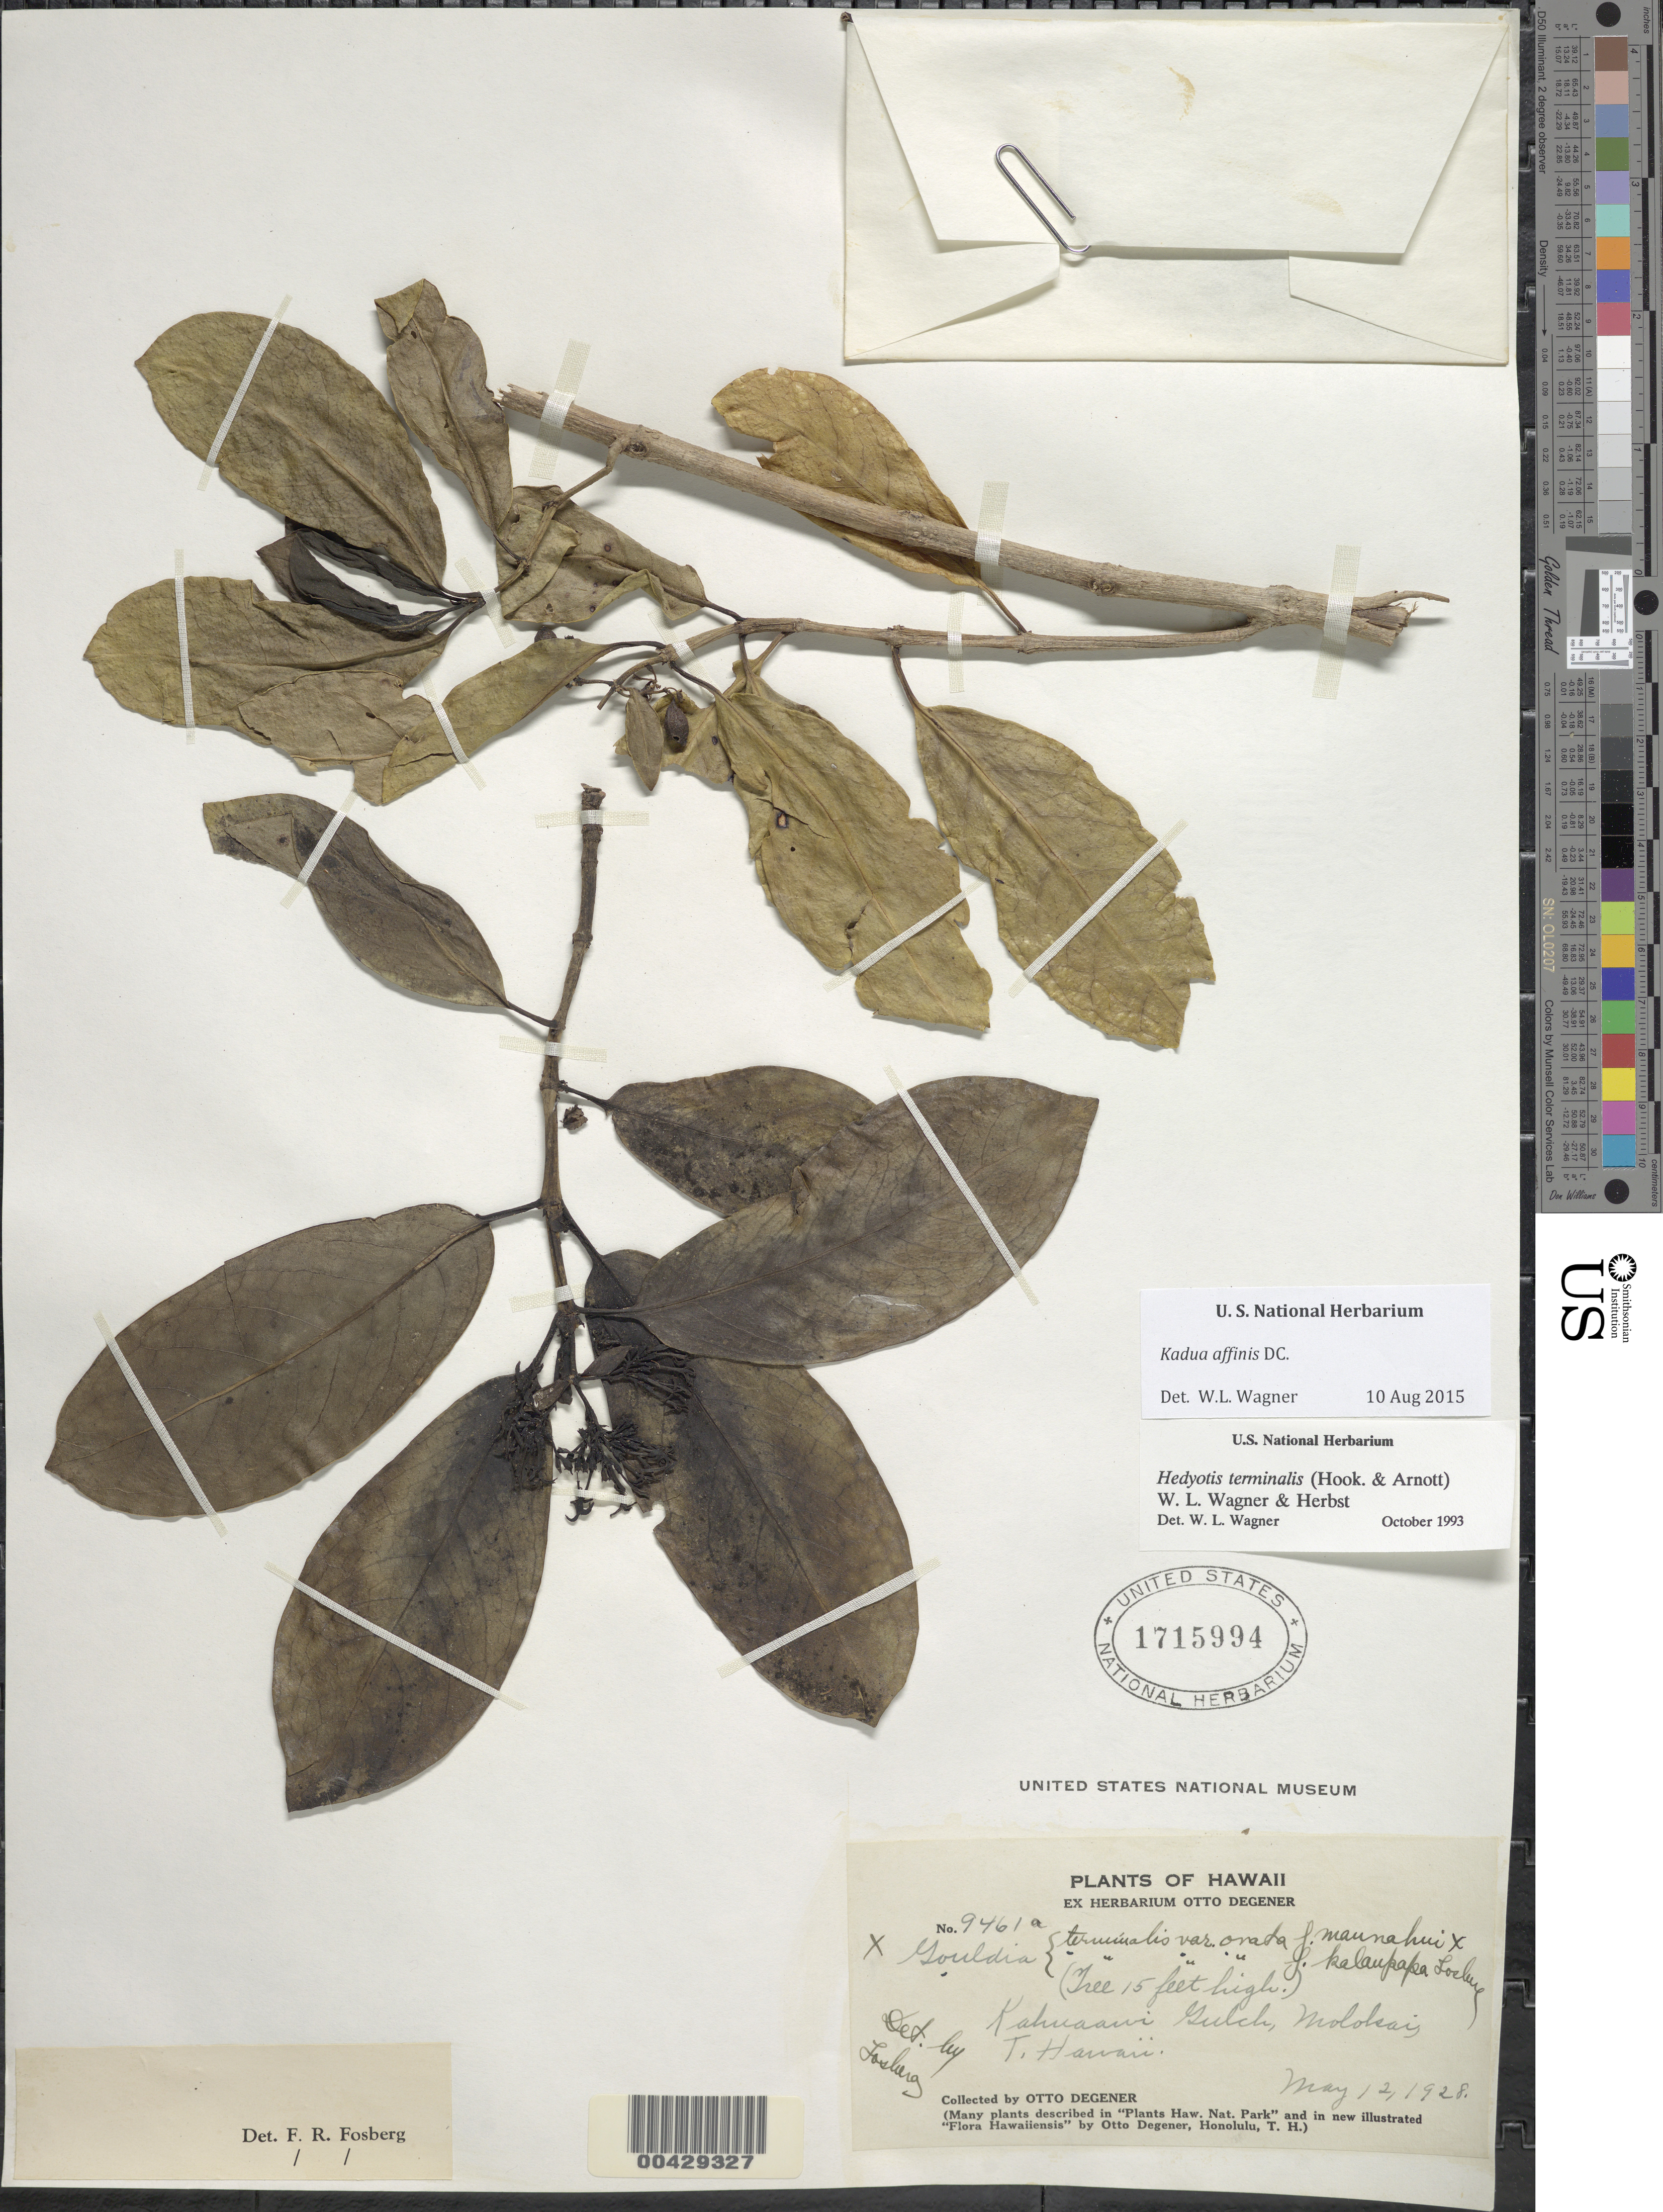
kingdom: Plantae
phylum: Tracheophyta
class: Magnoliopsida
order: Gentianales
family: Rubiaceae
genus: Kadua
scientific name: Kadua affinis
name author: DC.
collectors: O. Degener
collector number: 9461a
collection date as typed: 12 May 1928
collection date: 1928-05-12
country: United States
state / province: Hawaii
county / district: Maui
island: Moloka'i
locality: Kahuaawi Gulch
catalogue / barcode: US 1715994